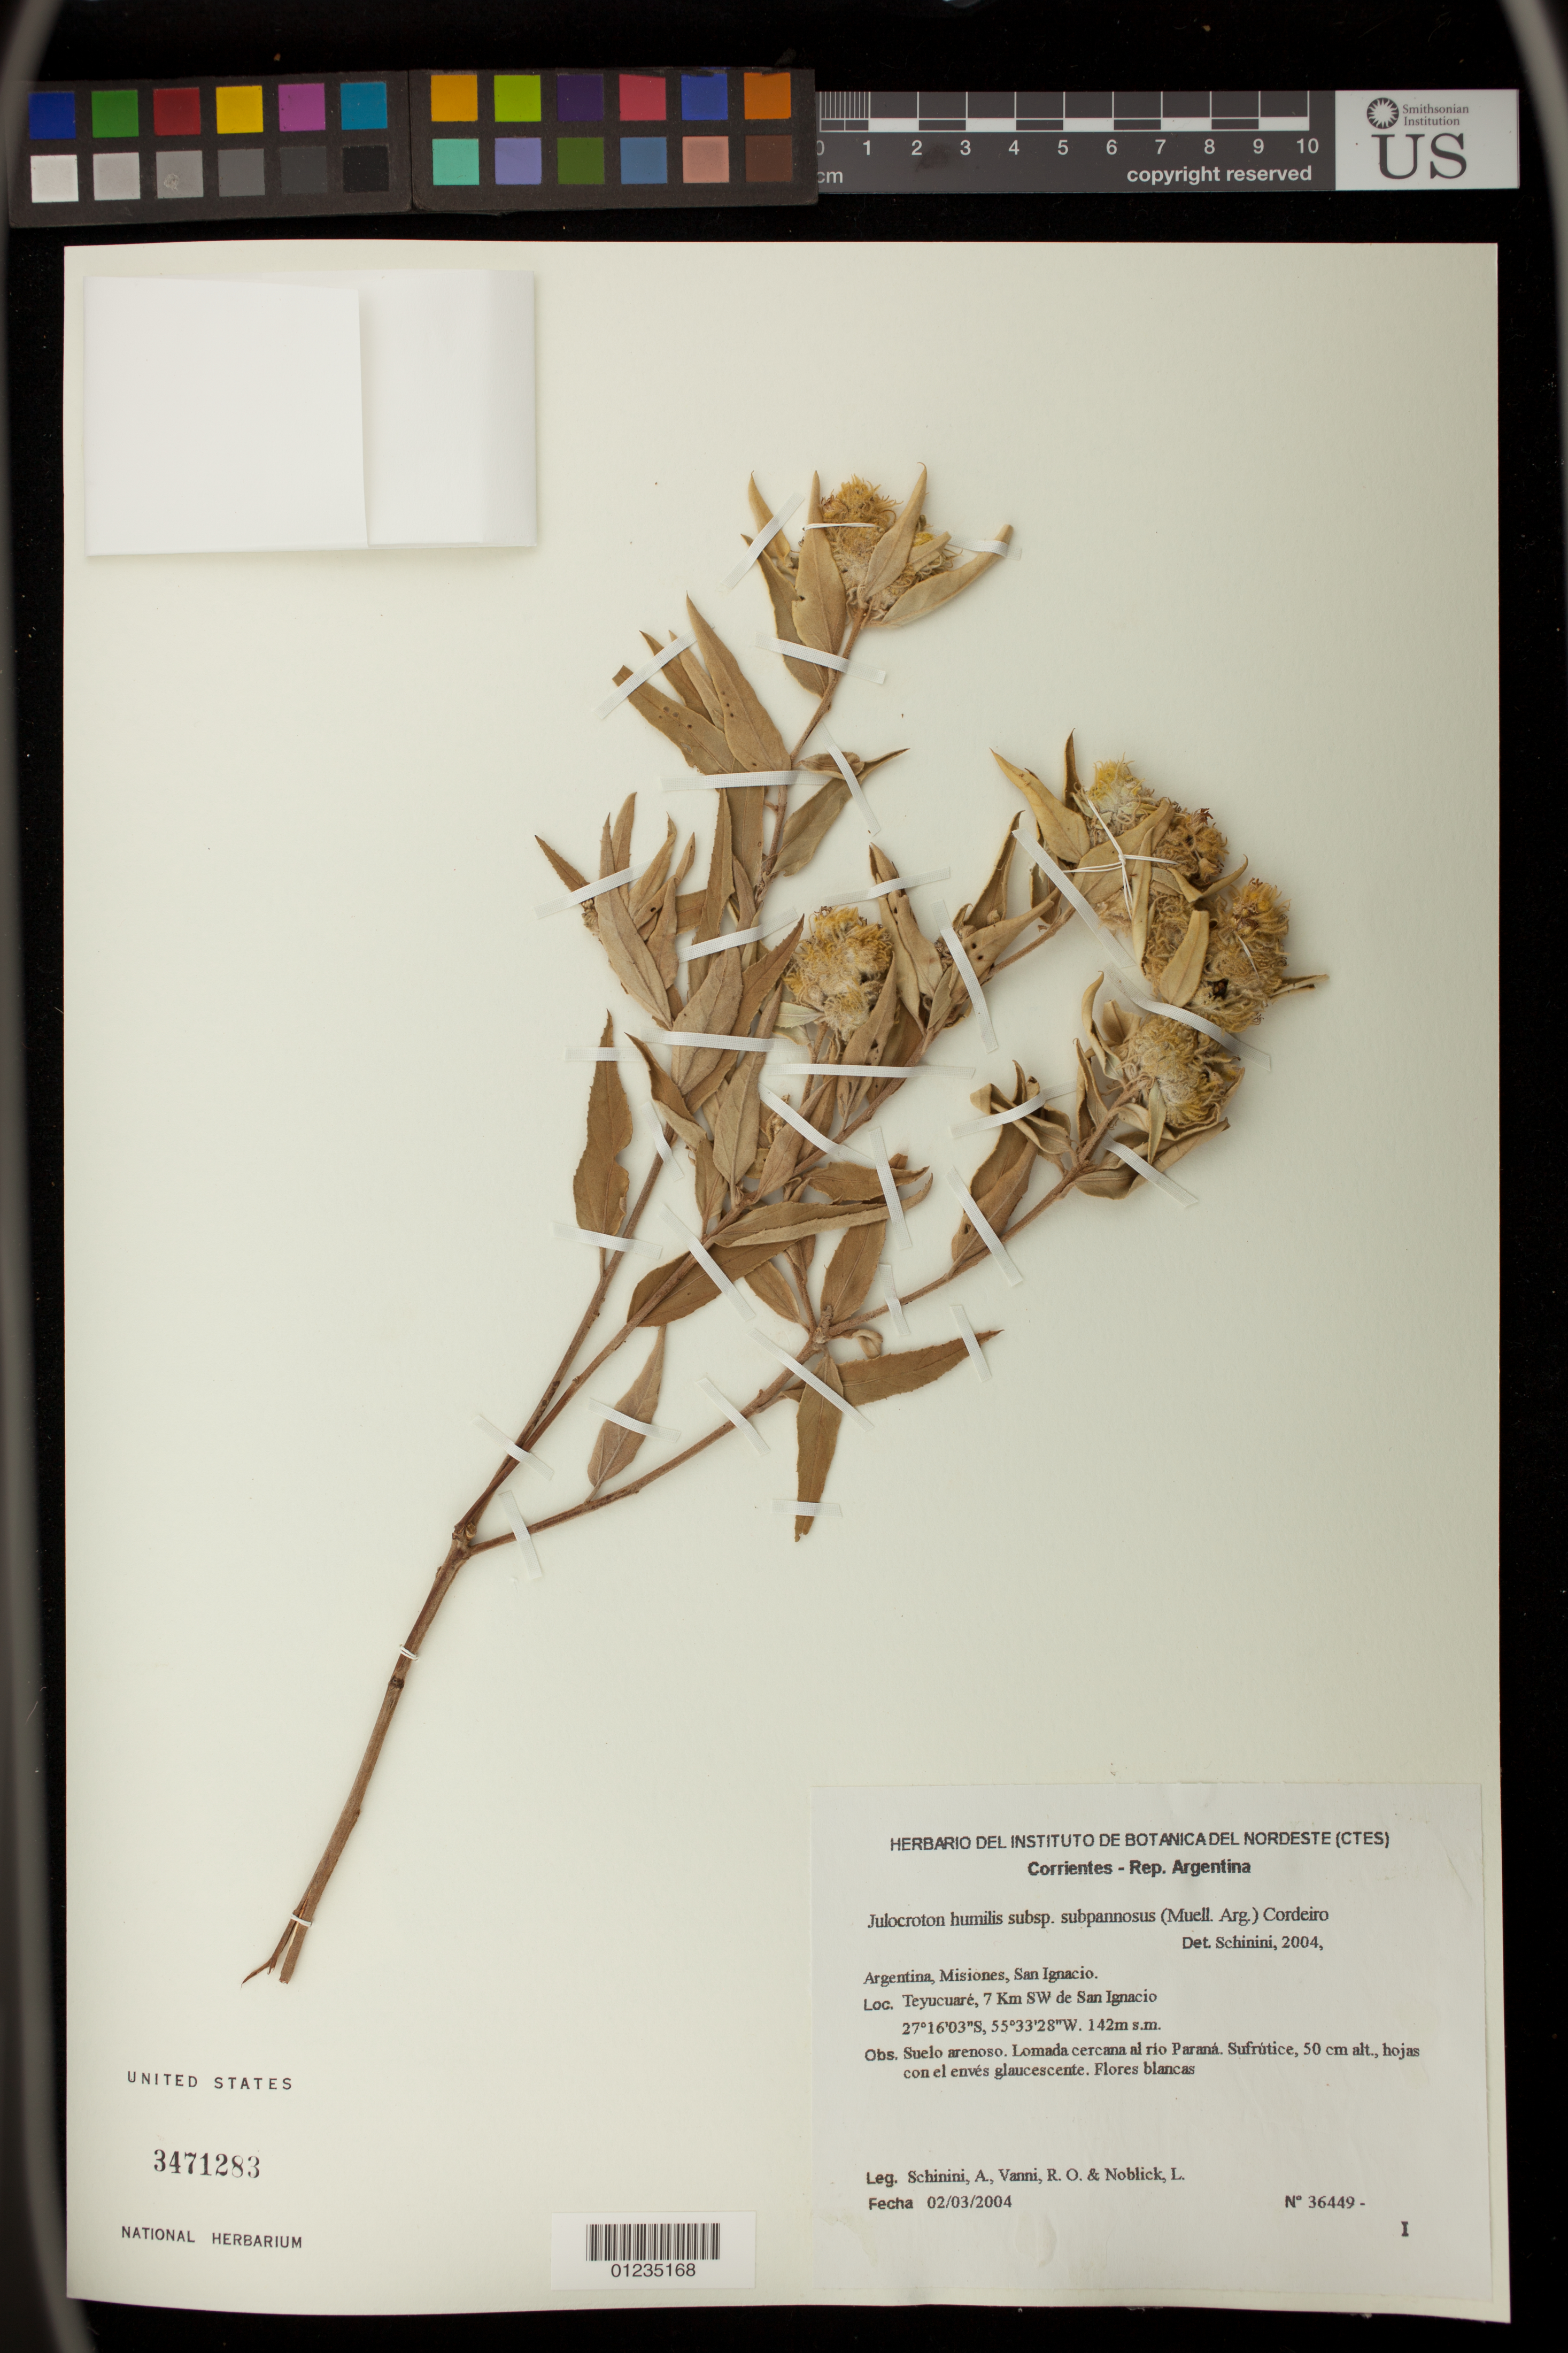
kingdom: Plantae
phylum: Tracheophyta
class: Magnoliopsida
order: Malpighiales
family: Euphorbiaceae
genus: Julocroton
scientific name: Julocroton humilis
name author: Didr.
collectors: A. Schinini, R. O. Vanni & L. R. Noblick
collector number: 36449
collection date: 2004-02-03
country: Argentina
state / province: Corrientes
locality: Misiones, San Ignacio.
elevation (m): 142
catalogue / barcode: US 3471283